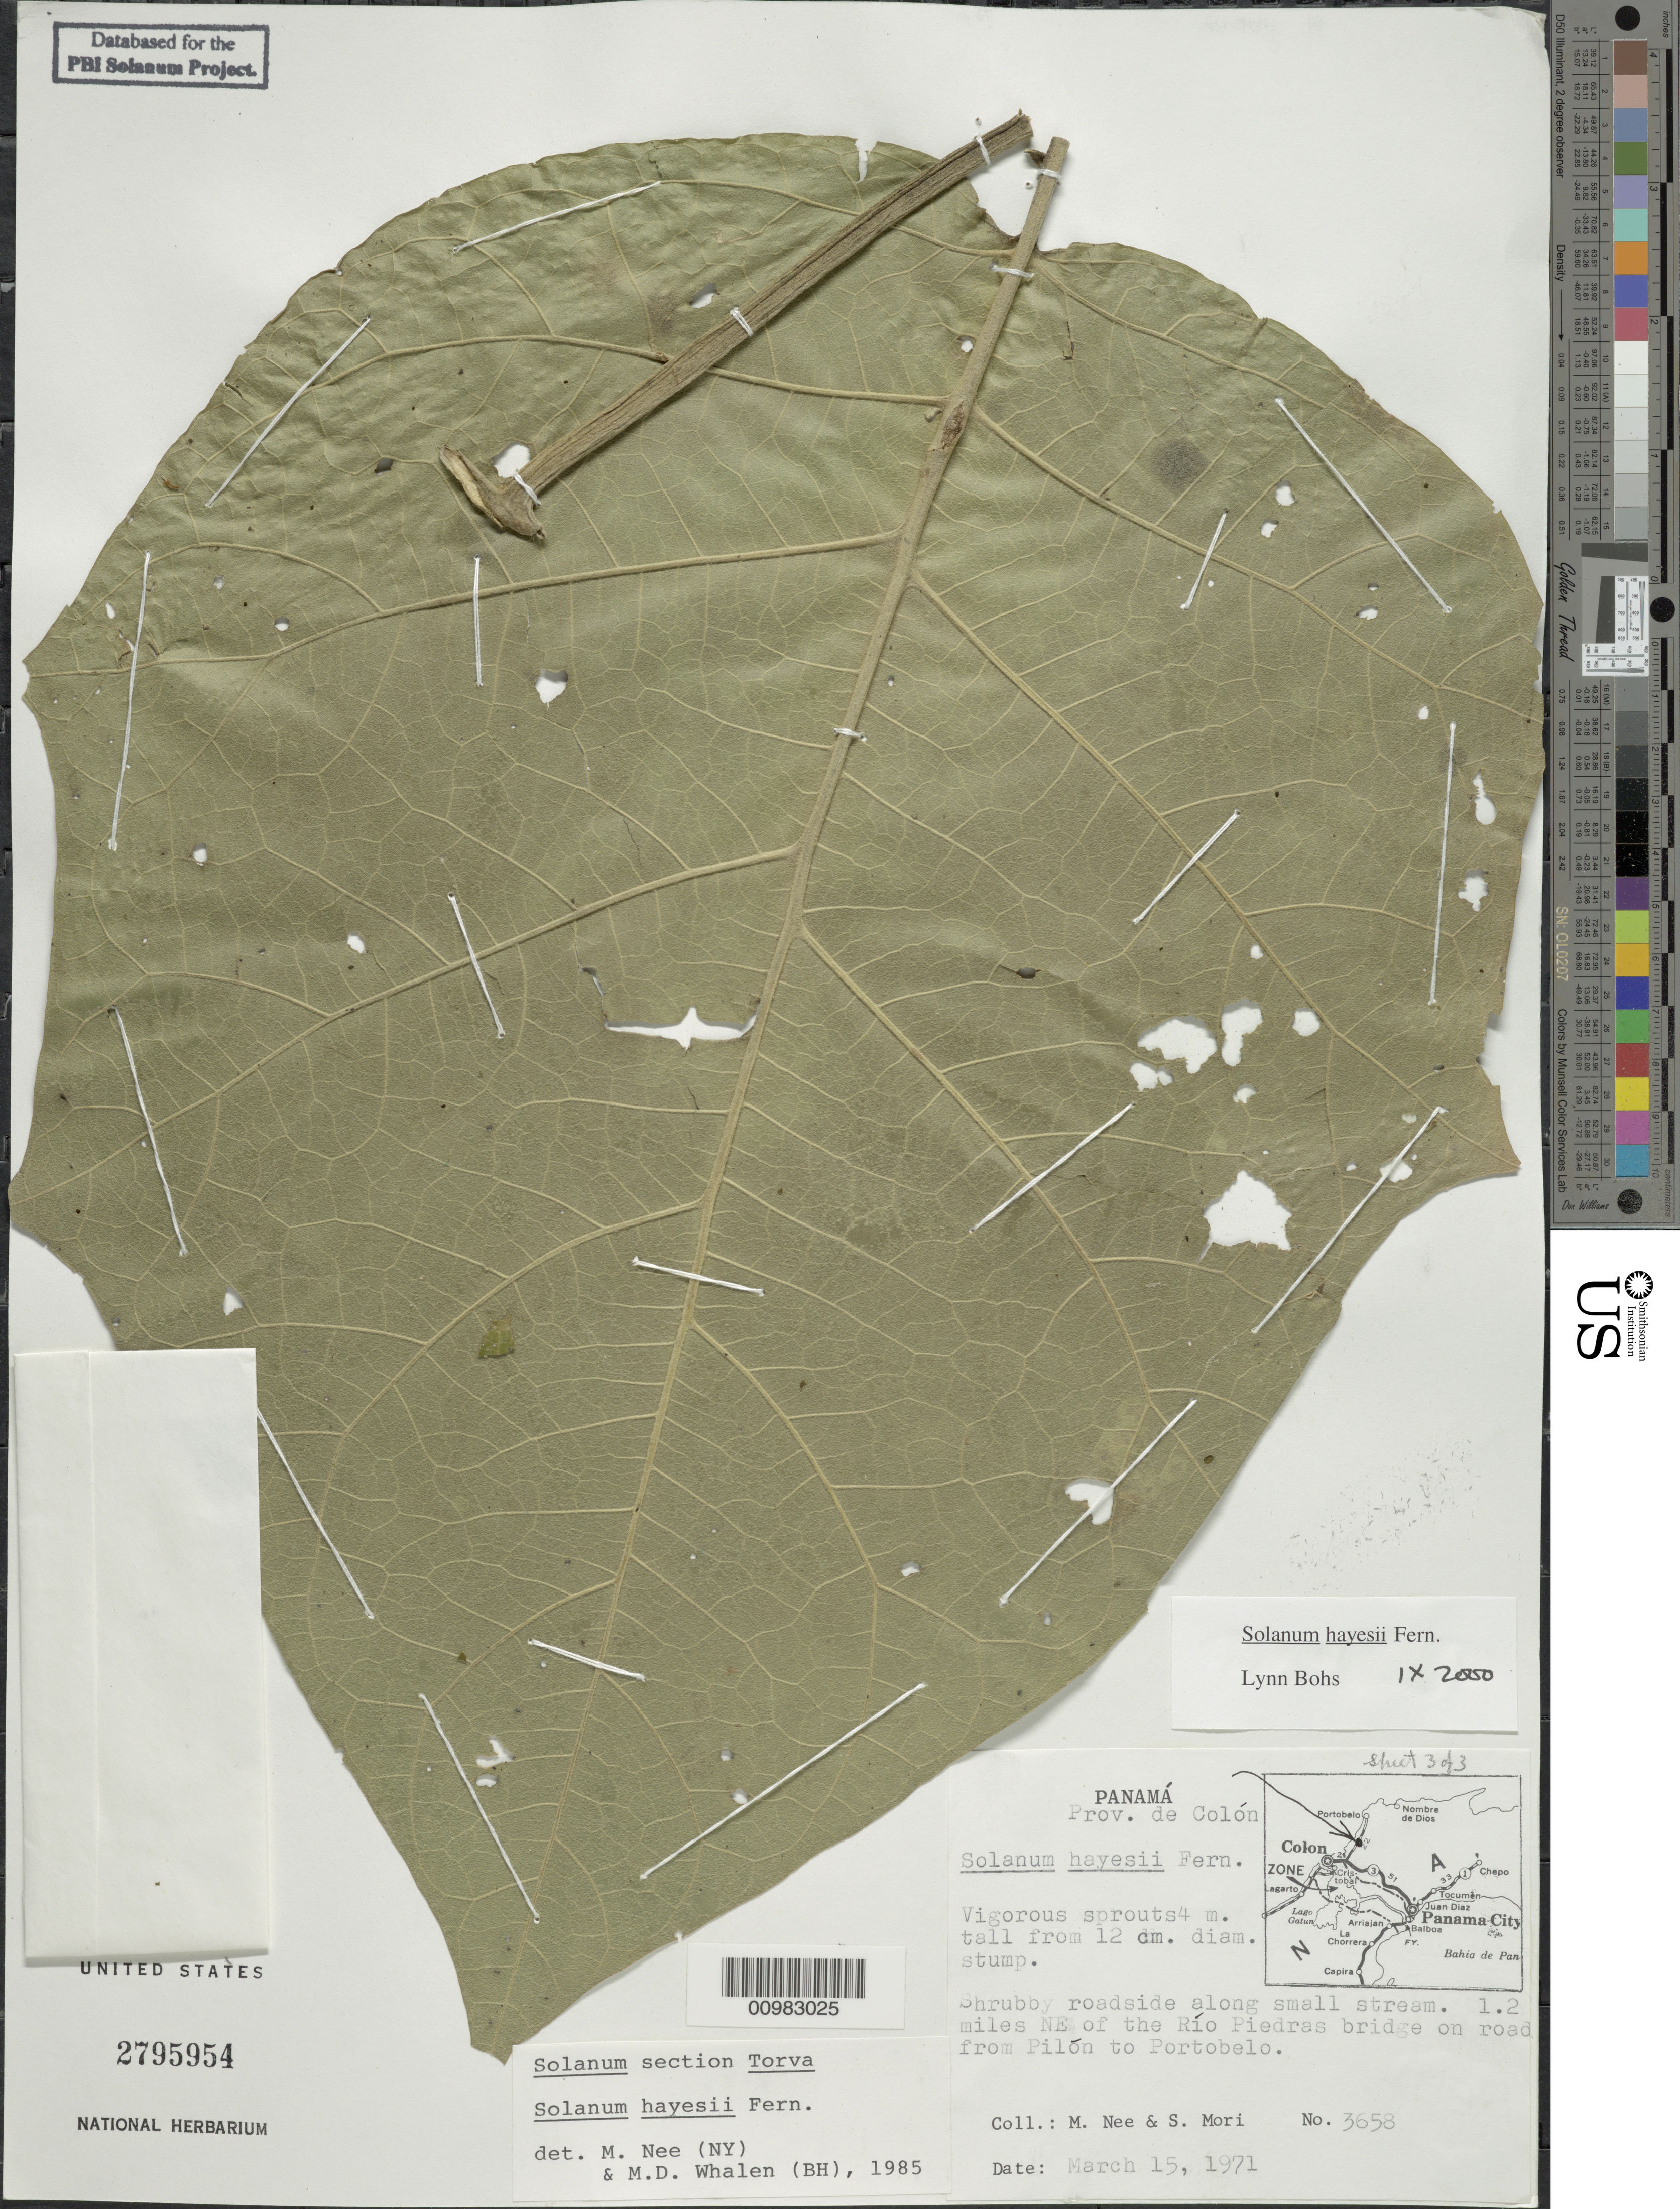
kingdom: Plantae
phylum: Tracheophyta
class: Magnoliopsida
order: Solanales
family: Solanaceae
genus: Solanum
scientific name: Solanum hayesii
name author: Fernald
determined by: Bohs, L. A.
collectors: M. Nee & S. Mori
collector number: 3658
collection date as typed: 15 Mar 1971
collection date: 1971-03-15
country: Panama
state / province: Colón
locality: Along small stream. 1.2 miles NE of the Río Piedras bridge on road from Pilón to Portobelo.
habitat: Shrubby roadside.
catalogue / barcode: US 2795954